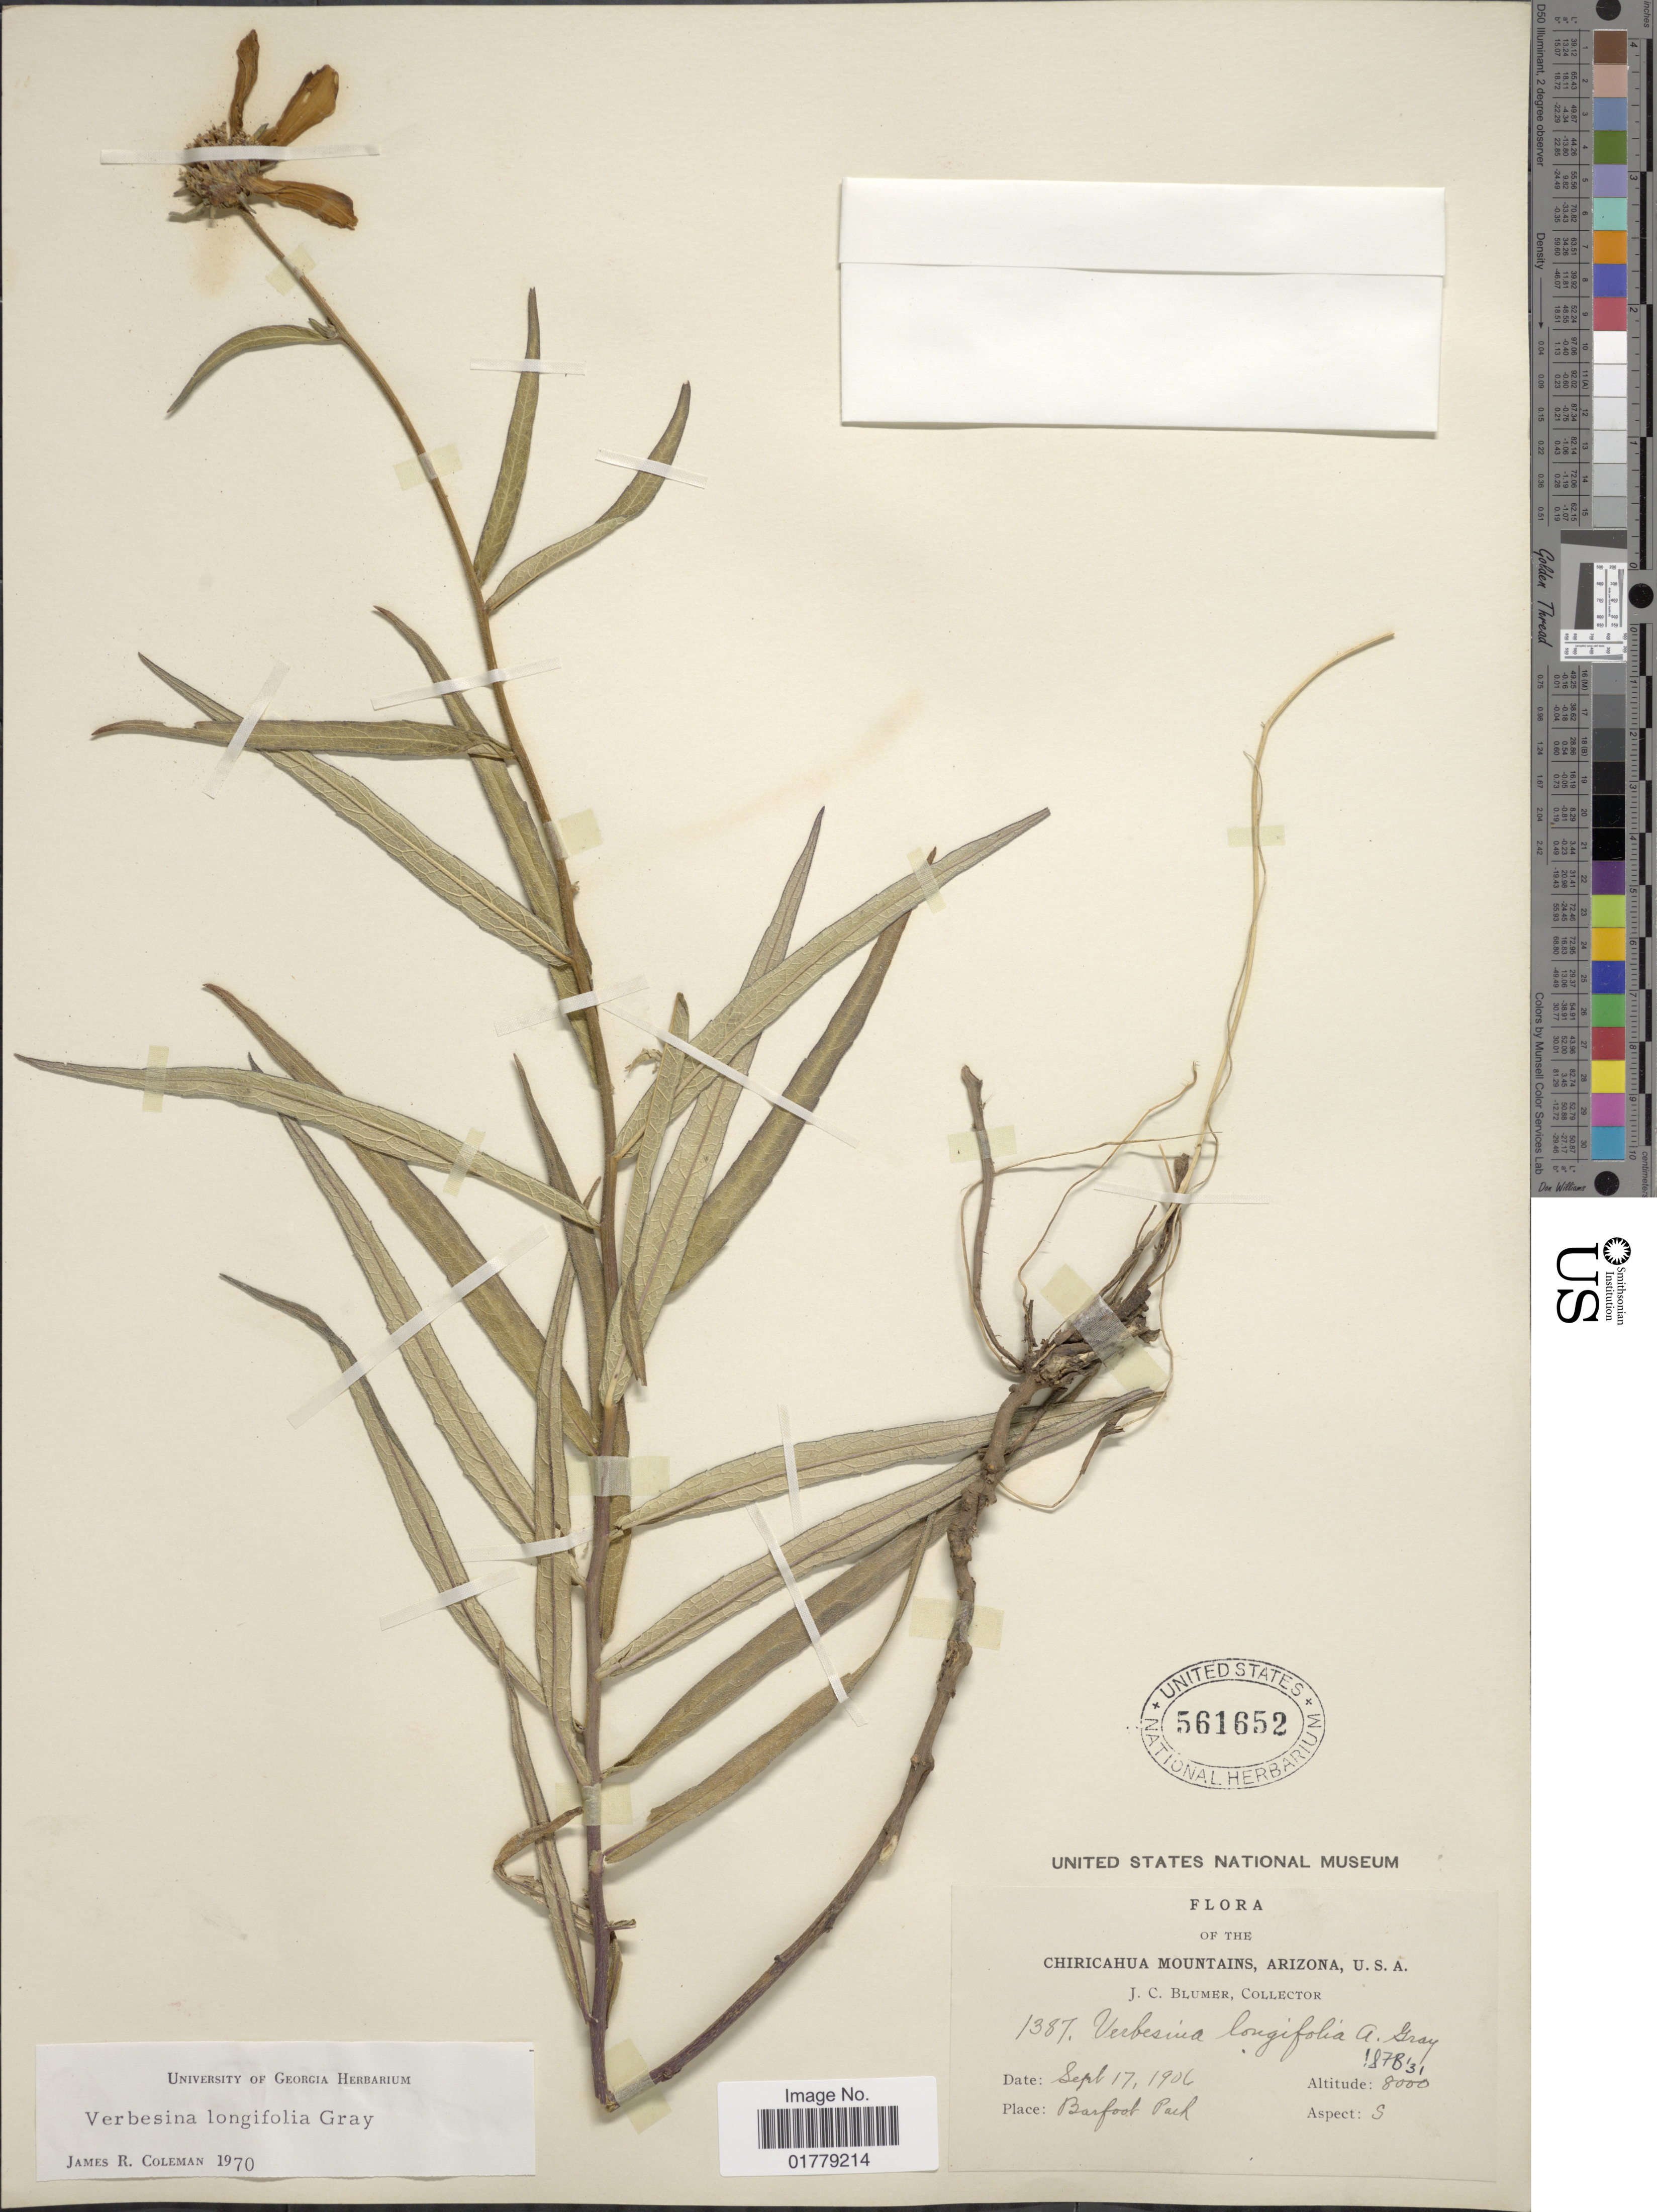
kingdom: Plantae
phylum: Tracheophyta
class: Magnoliopsida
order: Asterales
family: Asteraceae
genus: Verbesina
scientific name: Verbesina longifolia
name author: A. Gray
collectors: J. C. Blumer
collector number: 1387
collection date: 1906-09-17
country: United States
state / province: Arizona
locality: Chiricahua Mountains, Arizona, U.S.A. Barfoot Park.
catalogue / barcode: US 561652